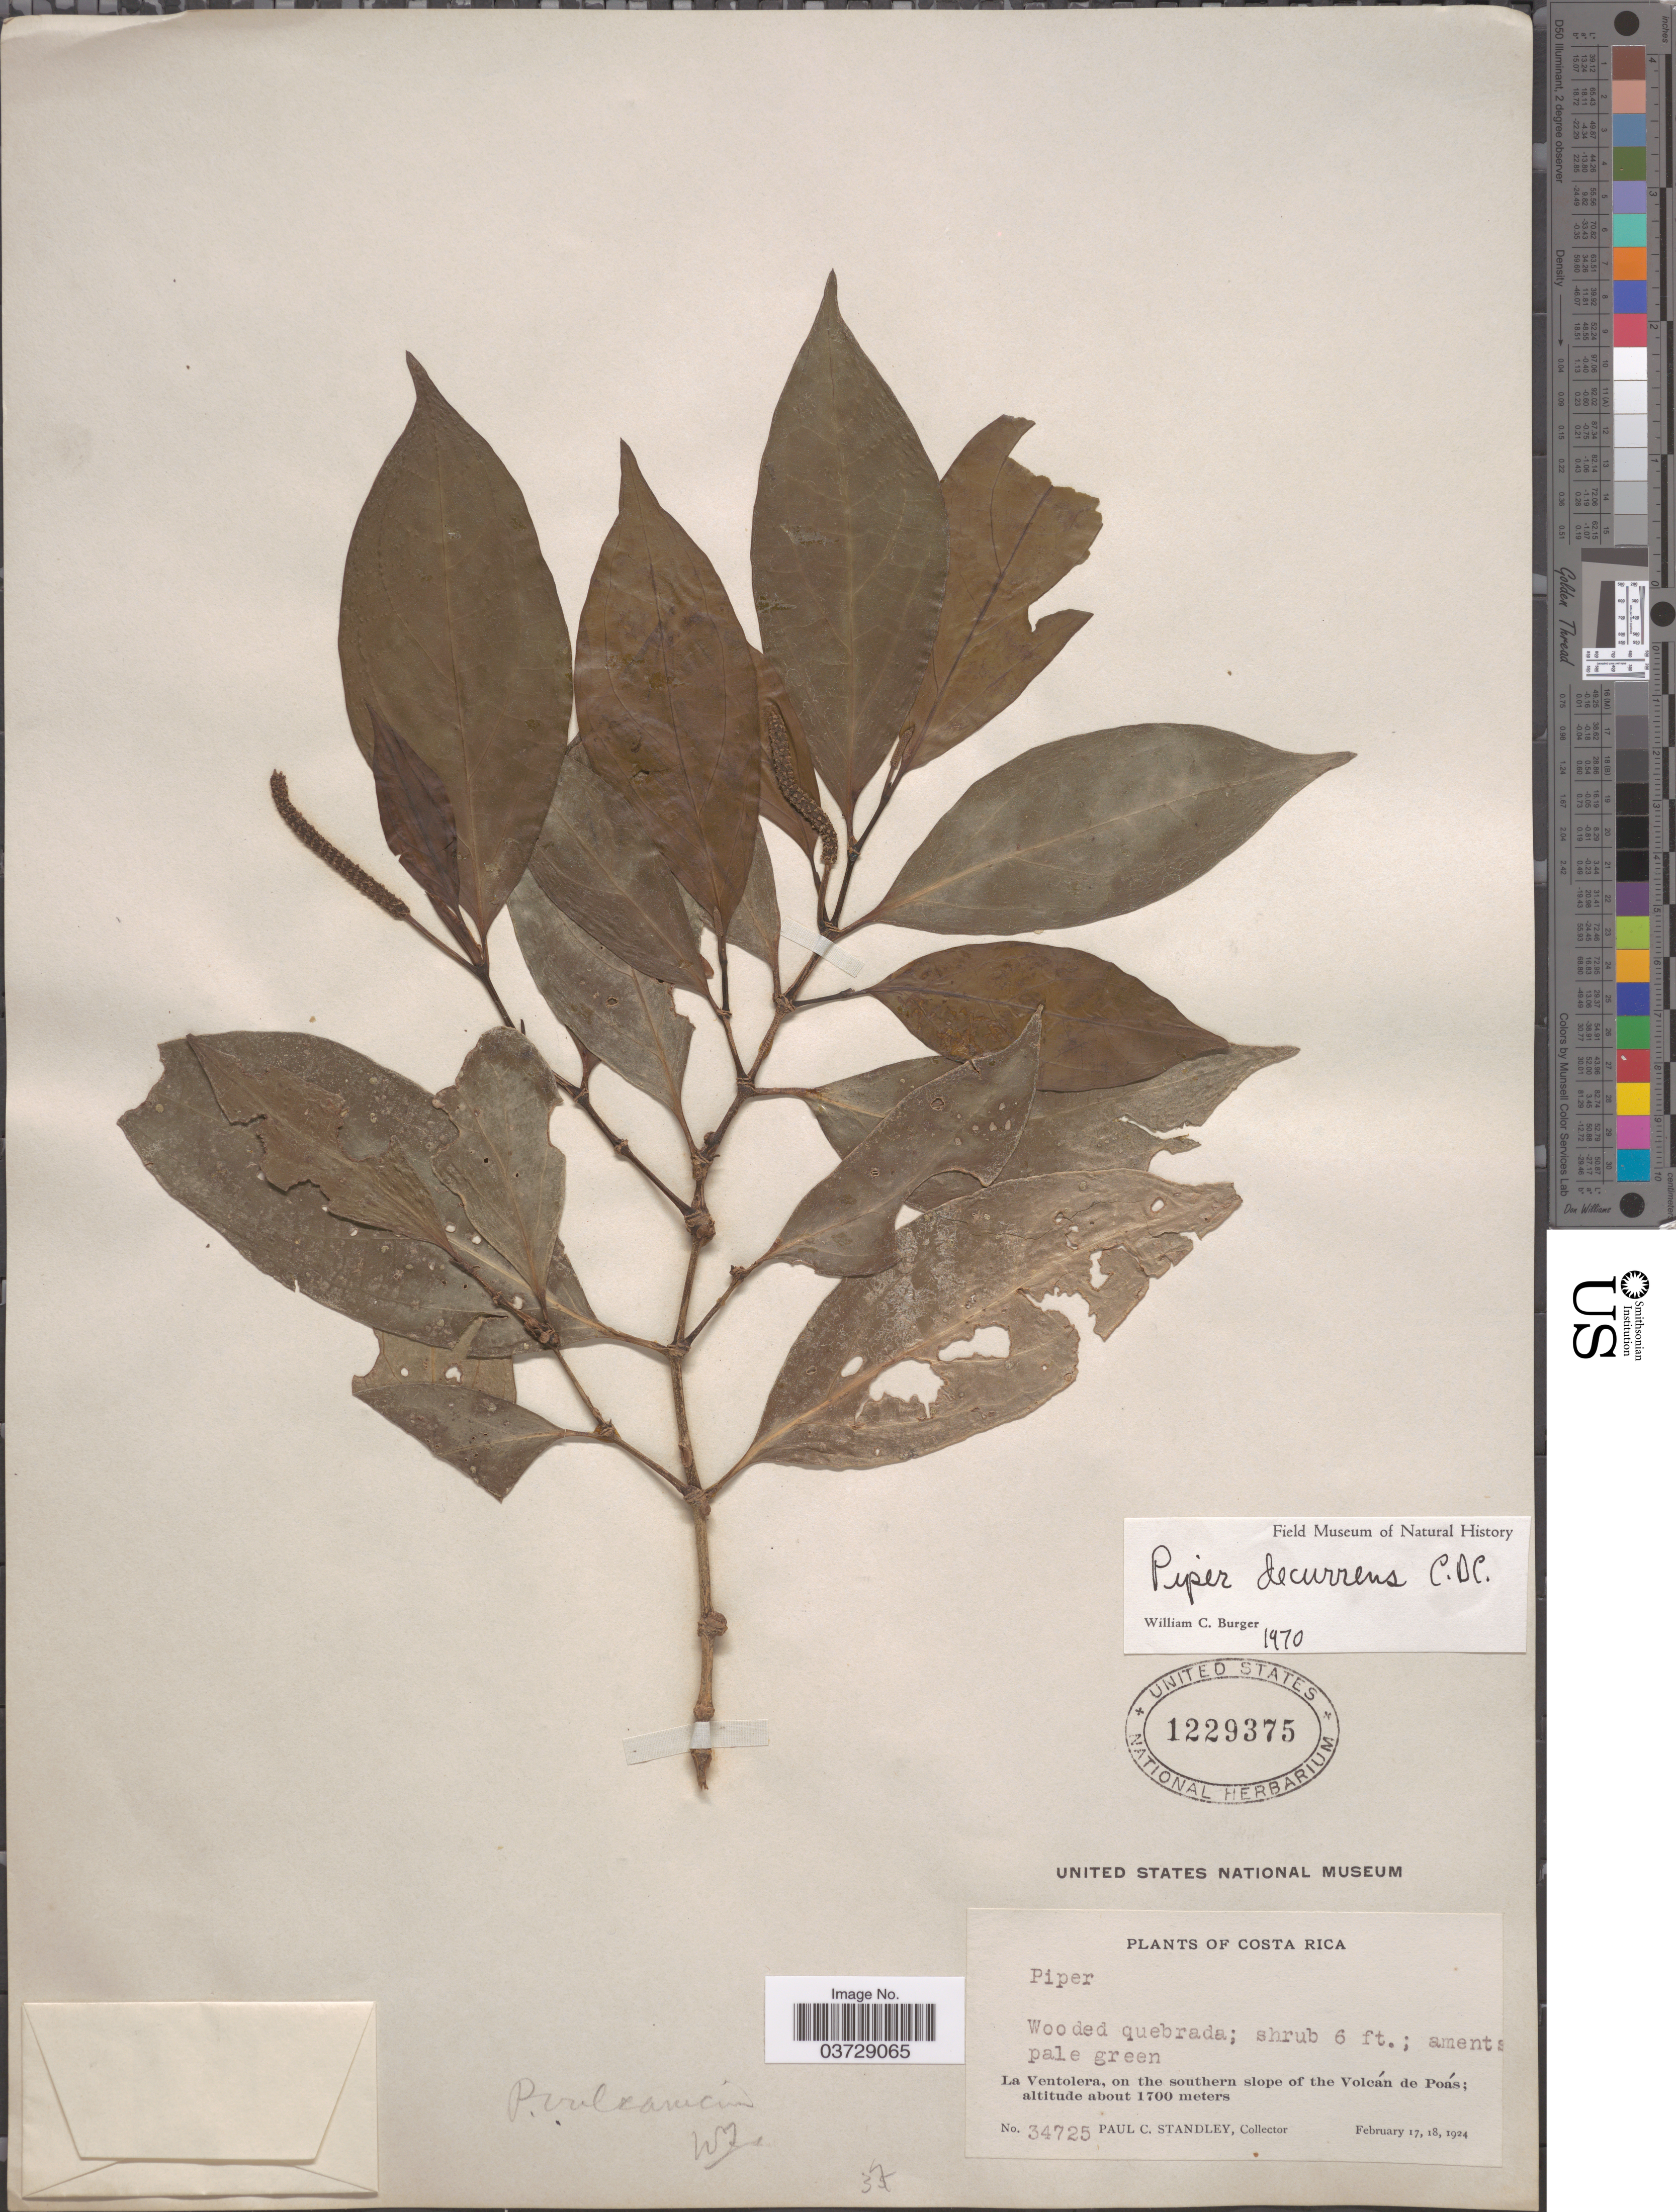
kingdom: Plantae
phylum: Tracheophyta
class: Magnoliopsida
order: Piperales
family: Piperaceae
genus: Piper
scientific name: Piper decurrens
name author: C. DC.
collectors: P. C. Standley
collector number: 34725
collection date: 1924-02-17/1924-02-18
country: Costa Rica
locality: La Ventolera, on the southern slope of the Volcán de Poás.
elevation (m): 1700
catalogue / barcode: US 1229375